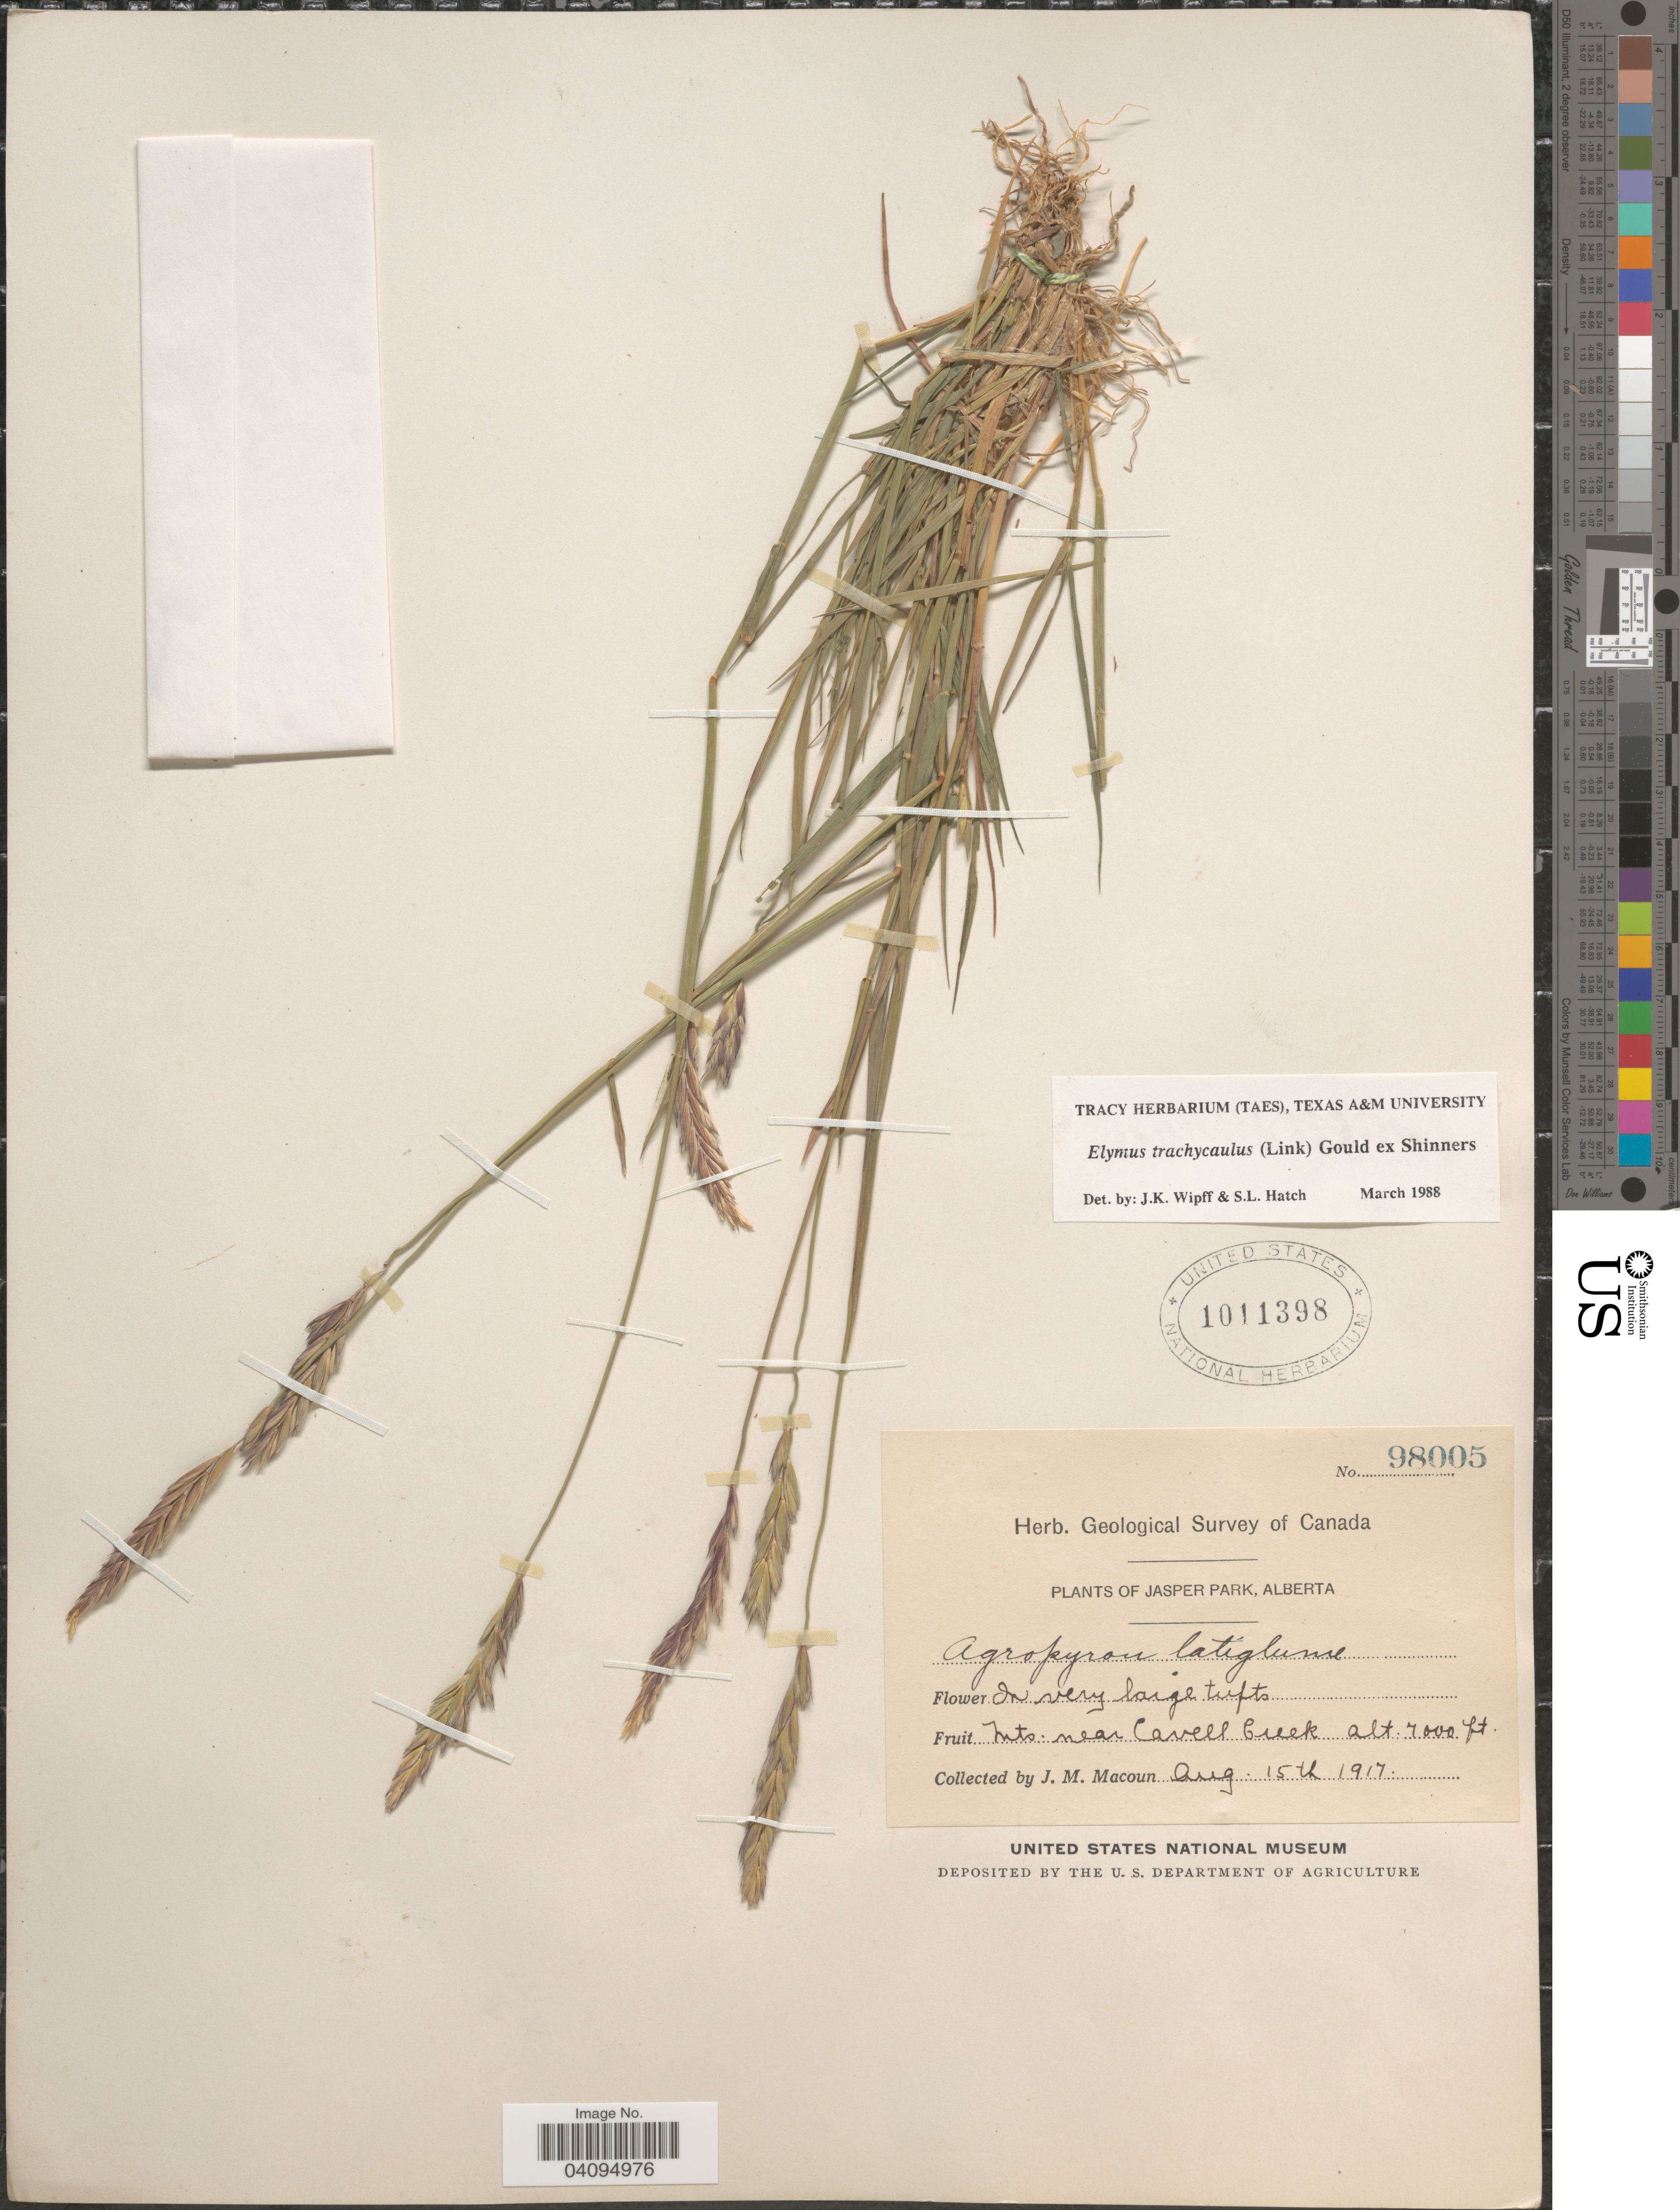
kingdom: Plantae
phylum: Tracheophyta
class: Liliopsida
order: Poales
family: Poaceae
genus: Elymus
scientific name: Elymus trachycaulus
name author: (Link) Gould ex Shinners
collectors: J. M. Macoun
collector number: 98005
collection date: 1917-08-15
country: Canada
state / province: Alberta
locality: Geological Survey of Canada. Jasper Park. Mts. near Cavell Creek.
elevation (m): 2134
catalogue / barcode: US 1011398